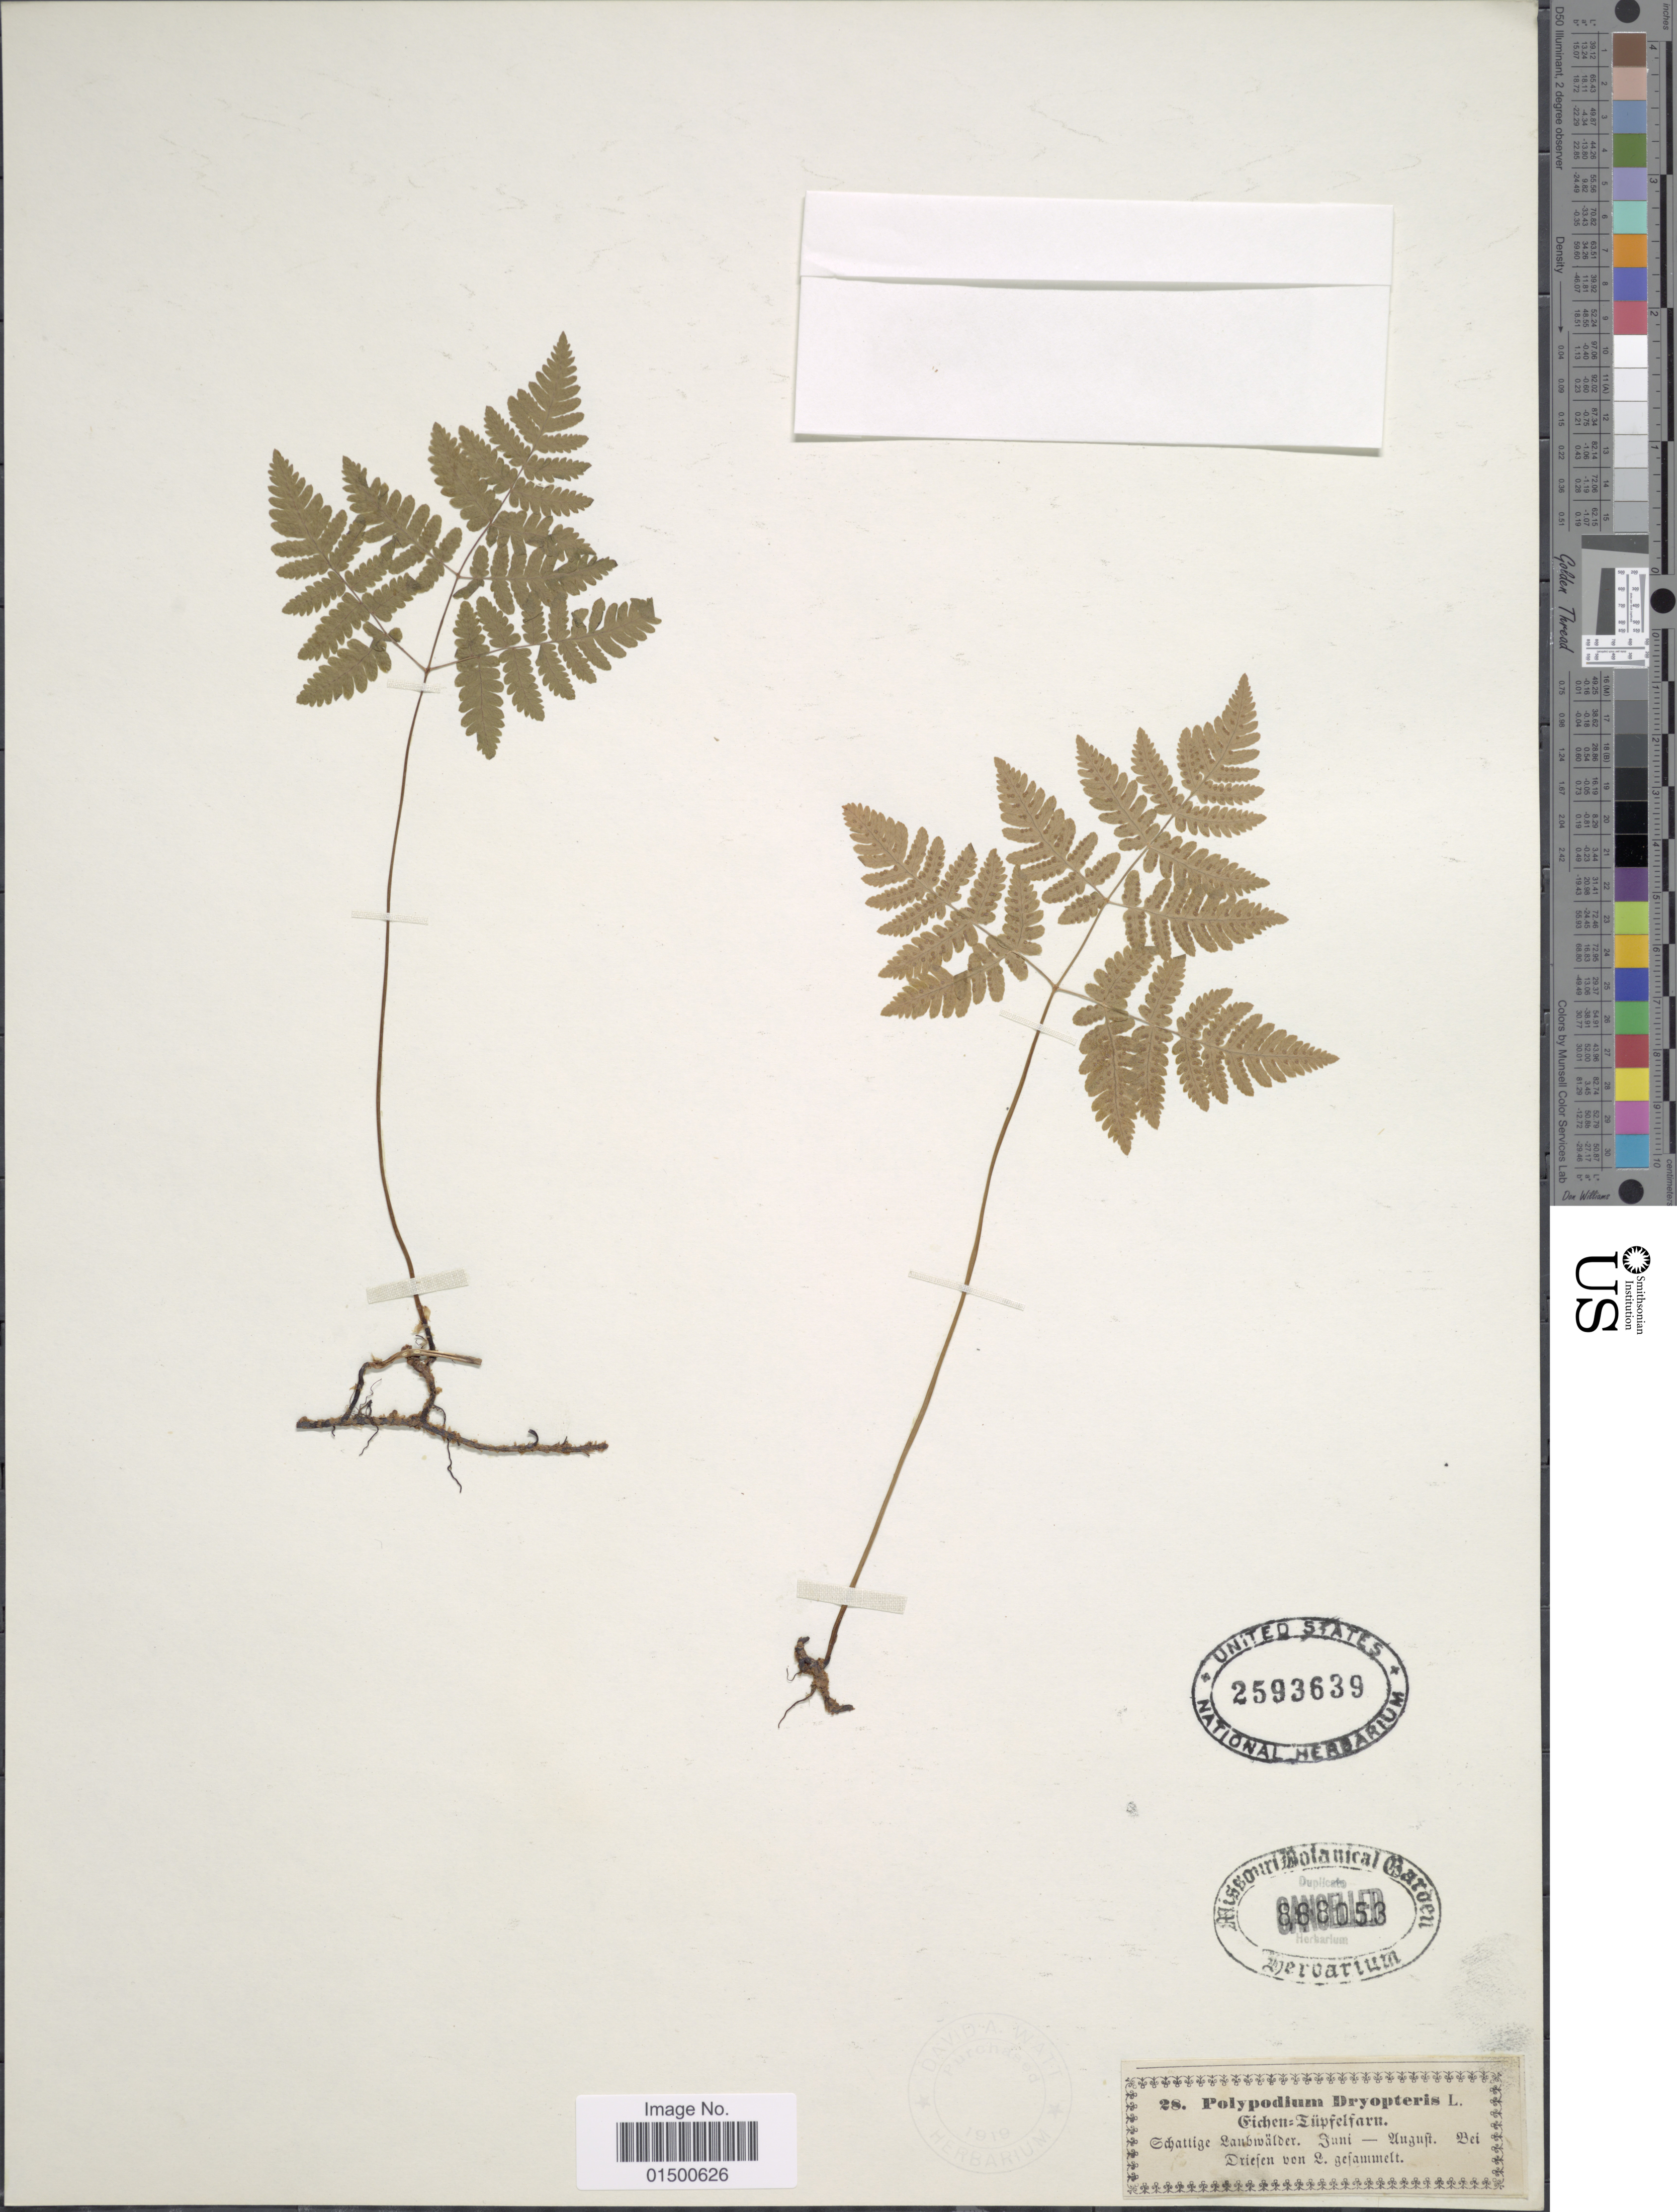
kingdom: Plantae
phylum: Tracheophyta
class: Polypodiopsida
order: Polypodiales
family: Cystopteridaceae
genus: Gymnocarpium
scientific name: Gymnocarpium disjunctum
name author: (Rupr.) Ching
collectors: L. Driefen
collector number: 28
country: Poland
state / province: Lubuskie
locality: Schattige Laubwalder [interpreted]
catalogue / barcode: US 2593639